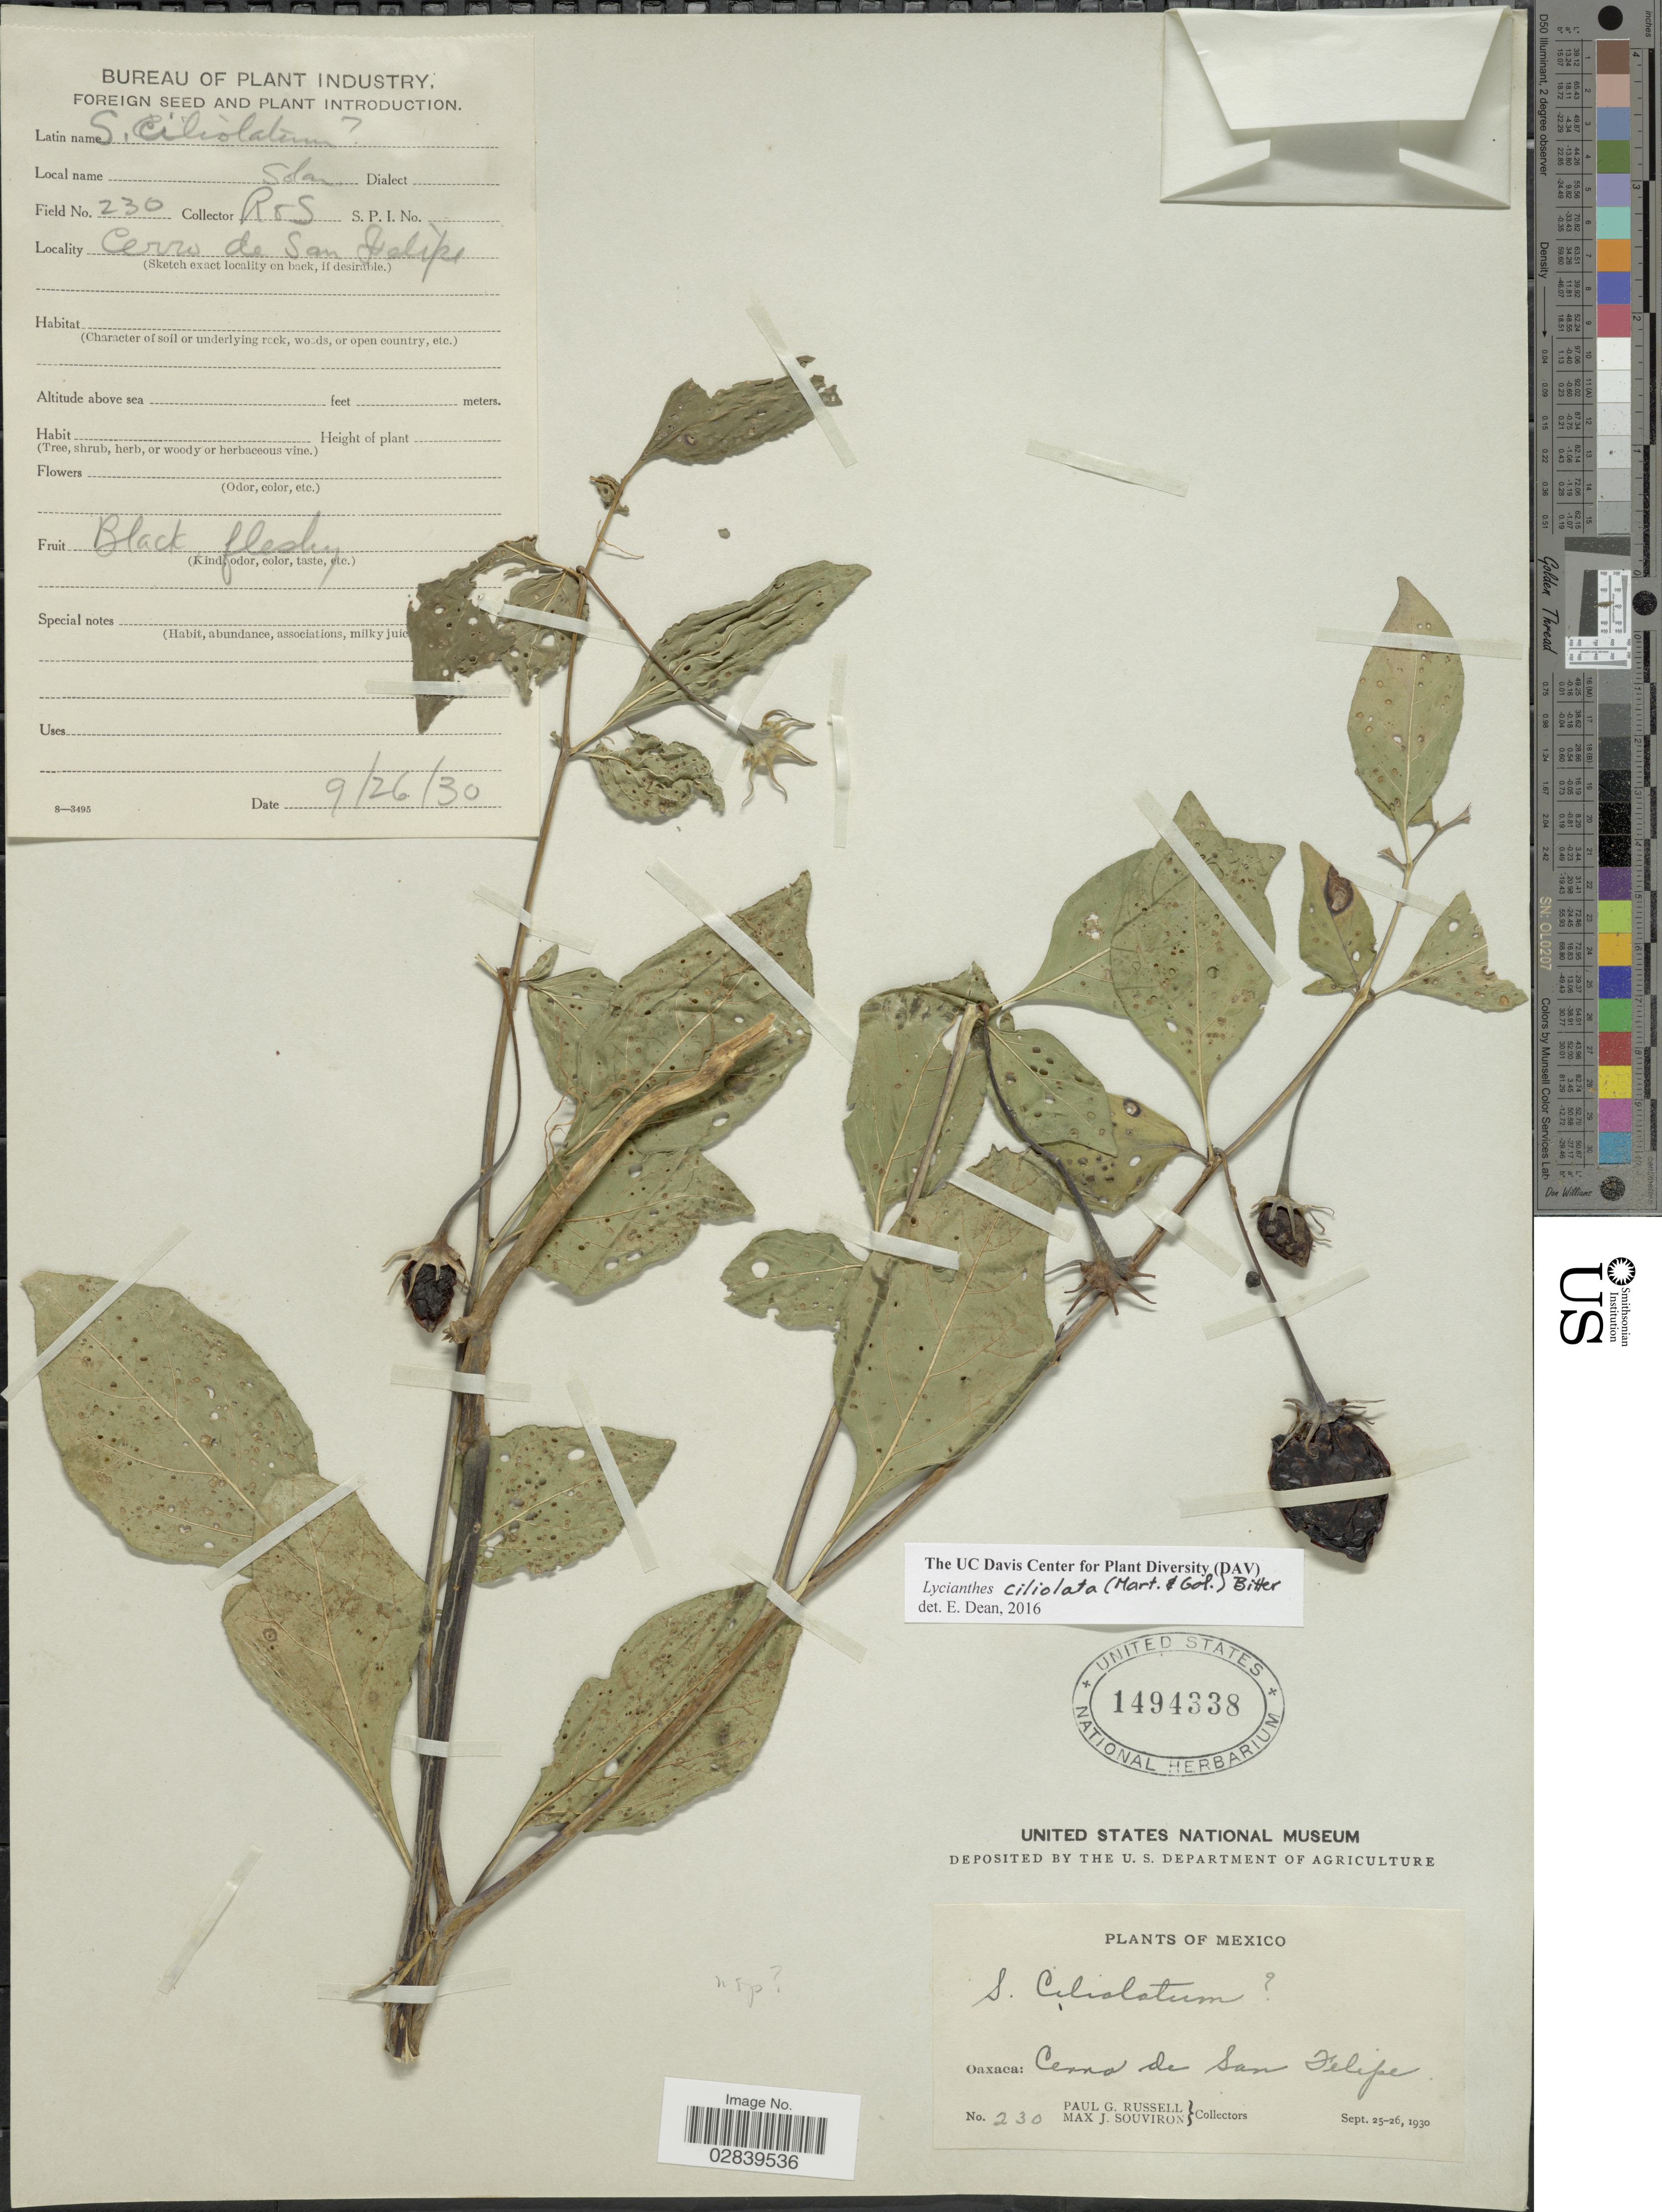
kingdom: Plantae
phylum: Tracheophyta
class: Magnoliopsida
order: Solanales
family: Solanaceae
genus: Lycianthes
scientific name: Lycianthes ciliolata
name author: (M. Martens & Galeotti) Bitter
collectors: P. G. Russell & M. J. Souviron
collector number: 230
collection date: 1930-09-25/1930-09-26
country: Mexico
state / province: Oaxaca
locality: Cerra de San Felipe.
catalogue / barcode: US 1494338